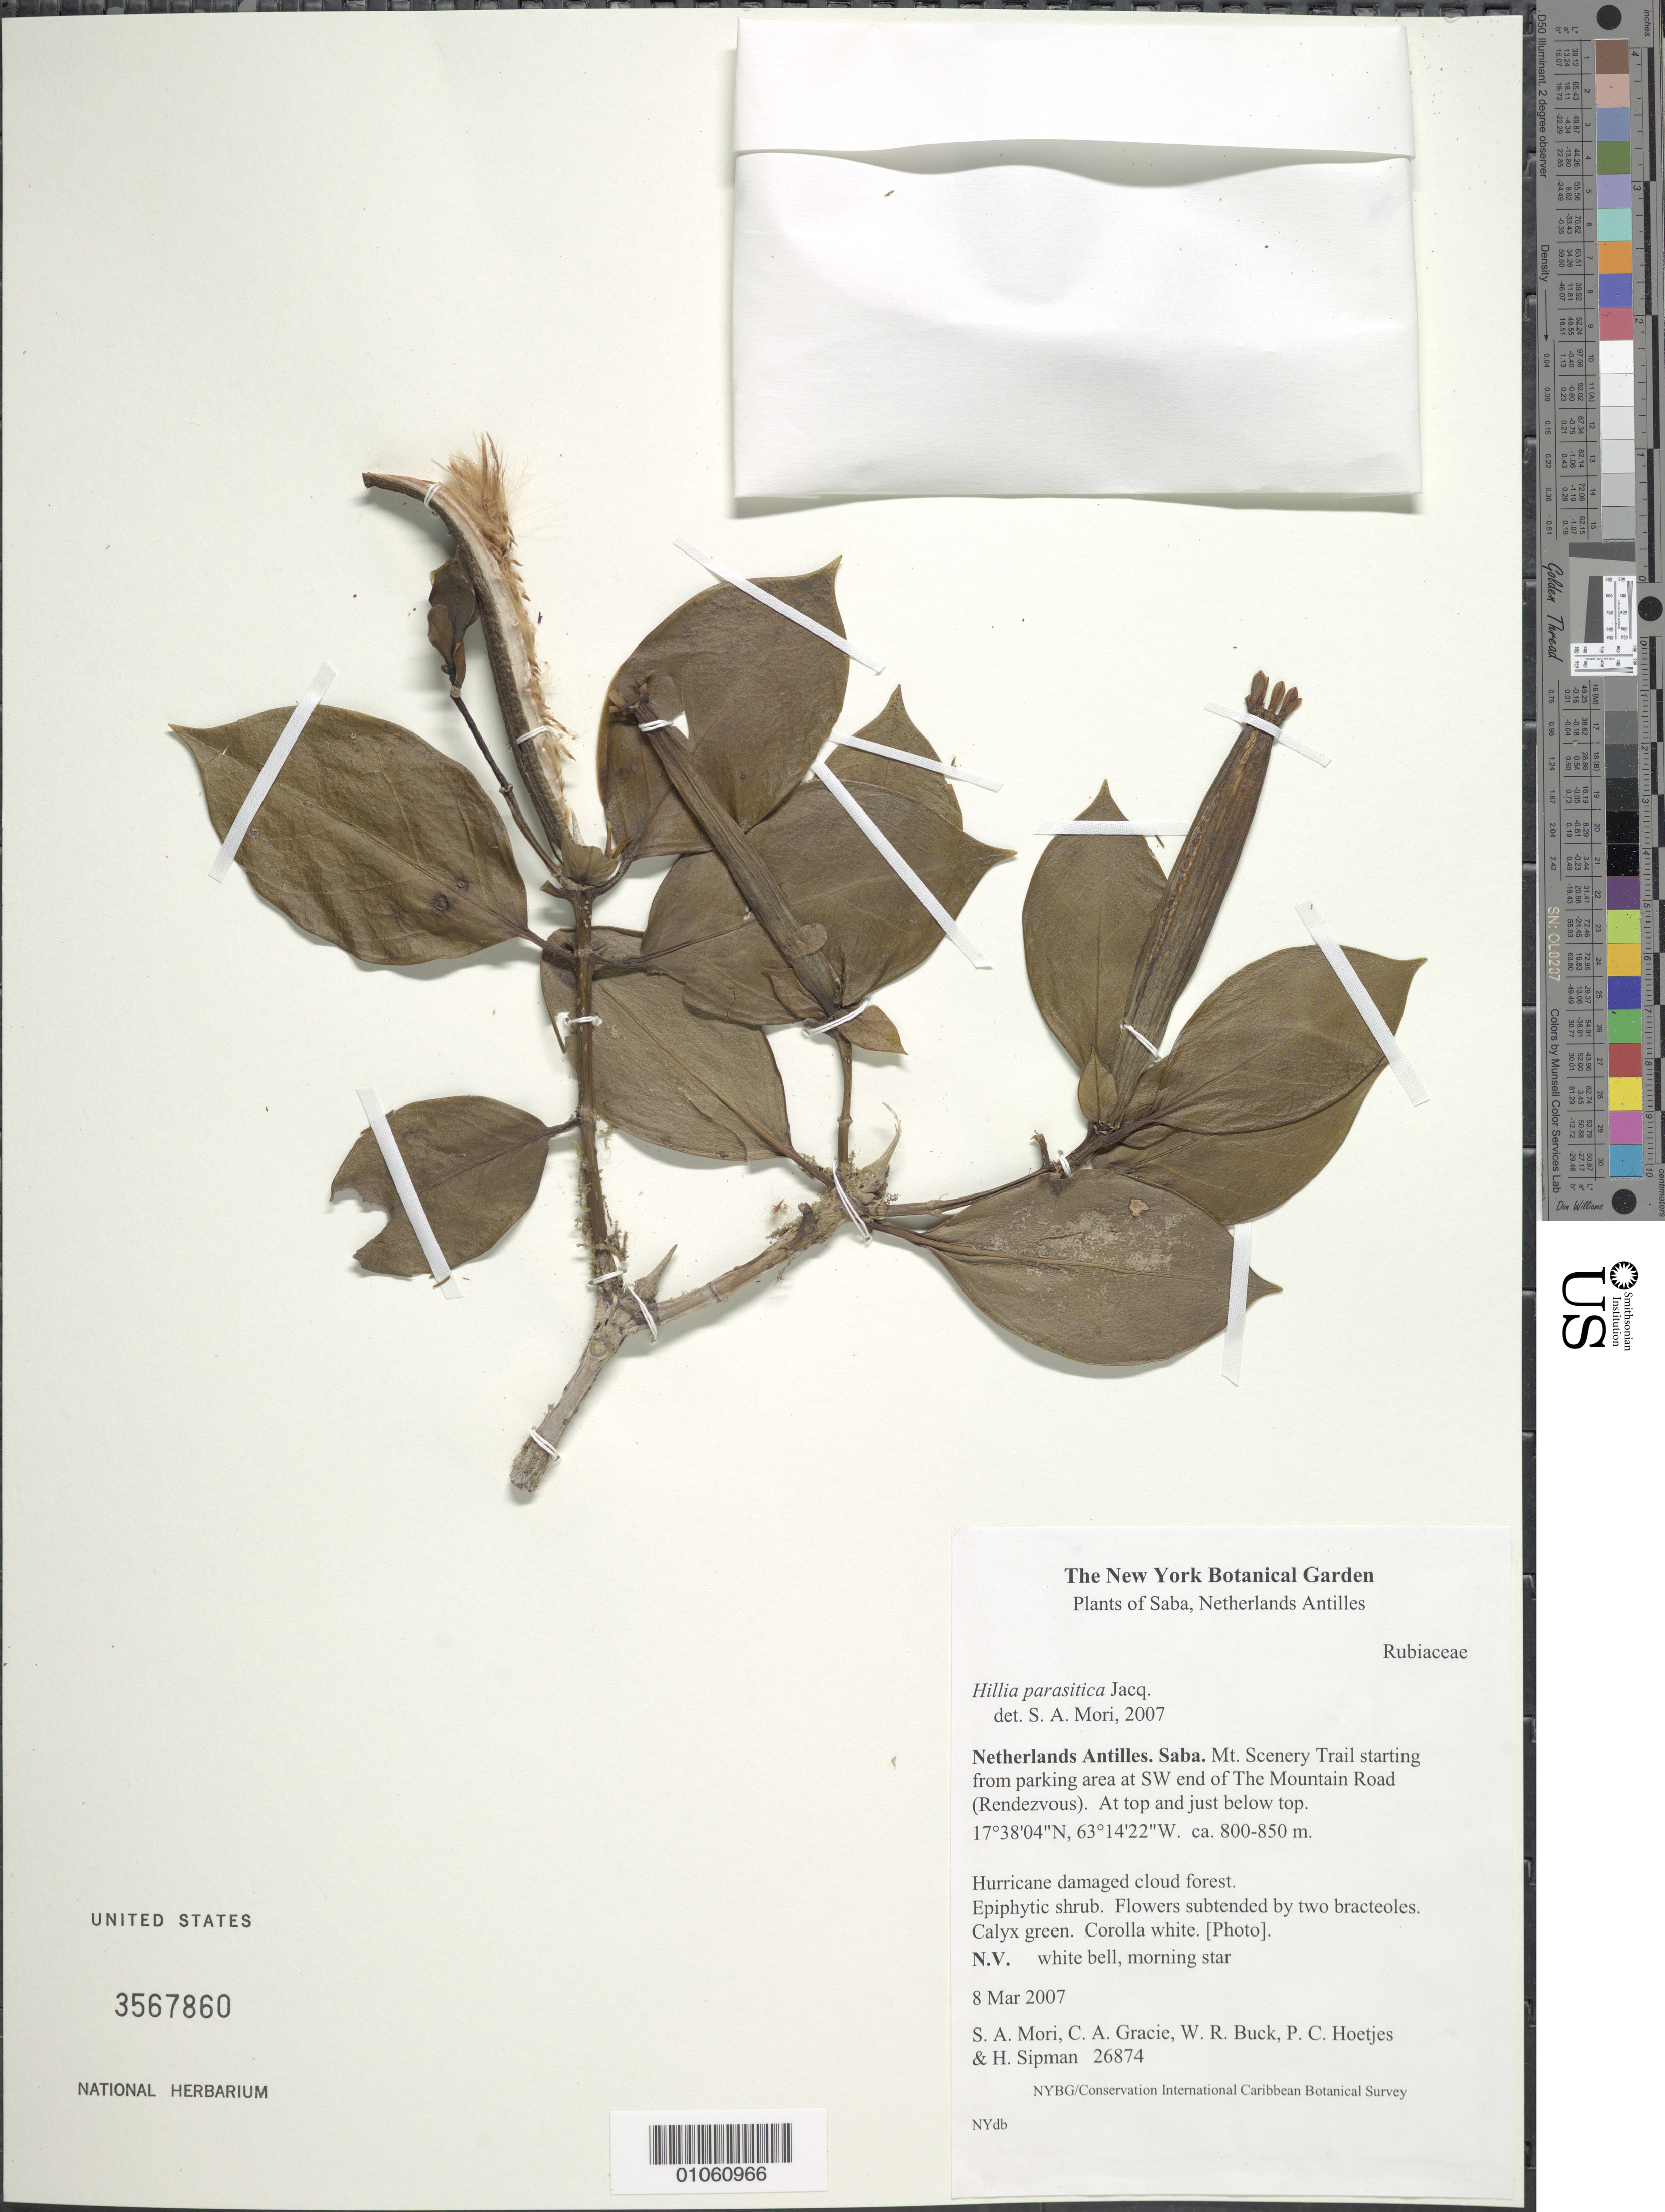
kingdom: Plantae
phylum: Tracheophyta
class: Magnoliopsida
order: Gentianales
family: Rubiaceae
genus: Hillia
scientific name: Hillia parasitica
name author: Jacq.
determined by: Mori, Scott A.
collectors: S. Mori, C. A. Gracie, W. R. Buck, P. Hoetjes & H. Sipman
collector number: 26874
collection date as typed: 08 Mar 2007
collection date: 2007-03-08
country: Netherlands Antilles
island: Saba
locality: Mt. Scenery Trail, starting from parking area at SW end toe The Mountain Road (Rendezvous), at top and just below top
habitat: Hurricane damaged cloud forest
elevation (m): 800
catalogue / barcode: US 3567860